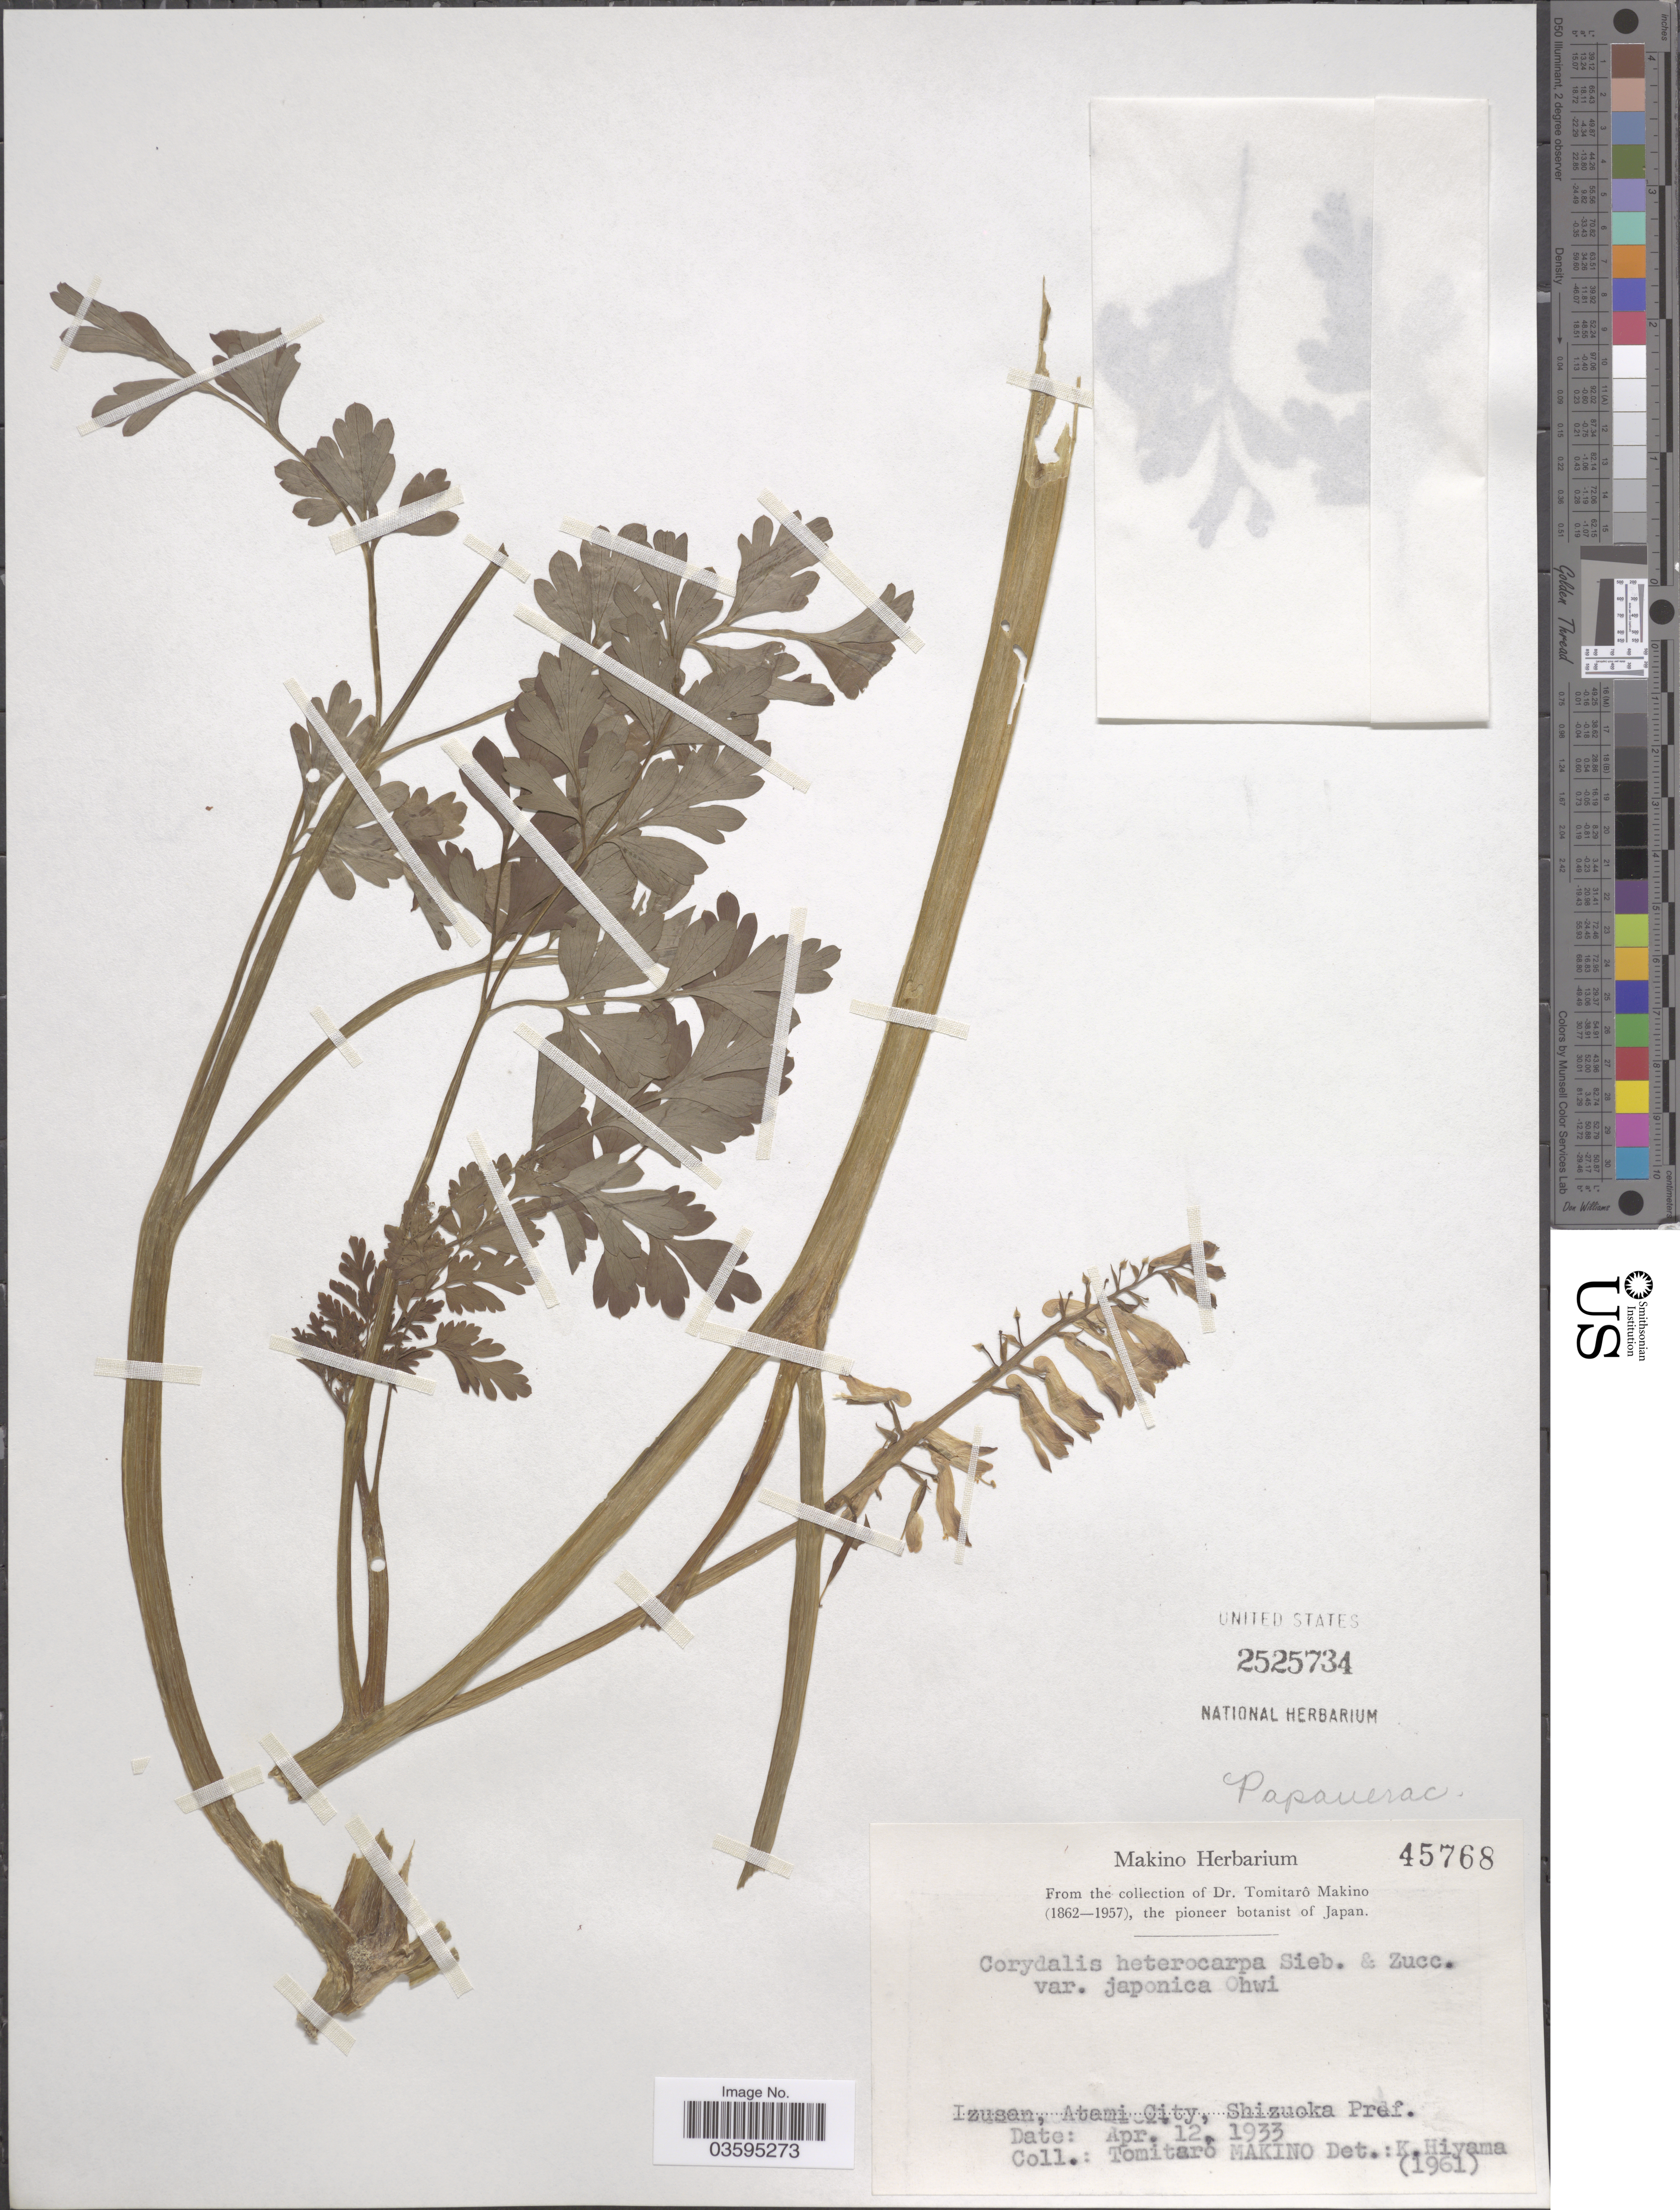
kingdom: Plantae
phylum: Tracheophyta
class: Magnoliopsida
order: Ranunculales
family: Papaveraceae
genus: Corydalis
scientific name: Corydalis heterocarpa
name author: Siebold & Zucc.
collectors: T. Makino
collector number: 45768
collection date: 1933-04-12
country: Japan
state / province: Sizuoka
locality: Izusan, Abami City, Shizuoka Pref.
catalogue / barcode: US 2525734